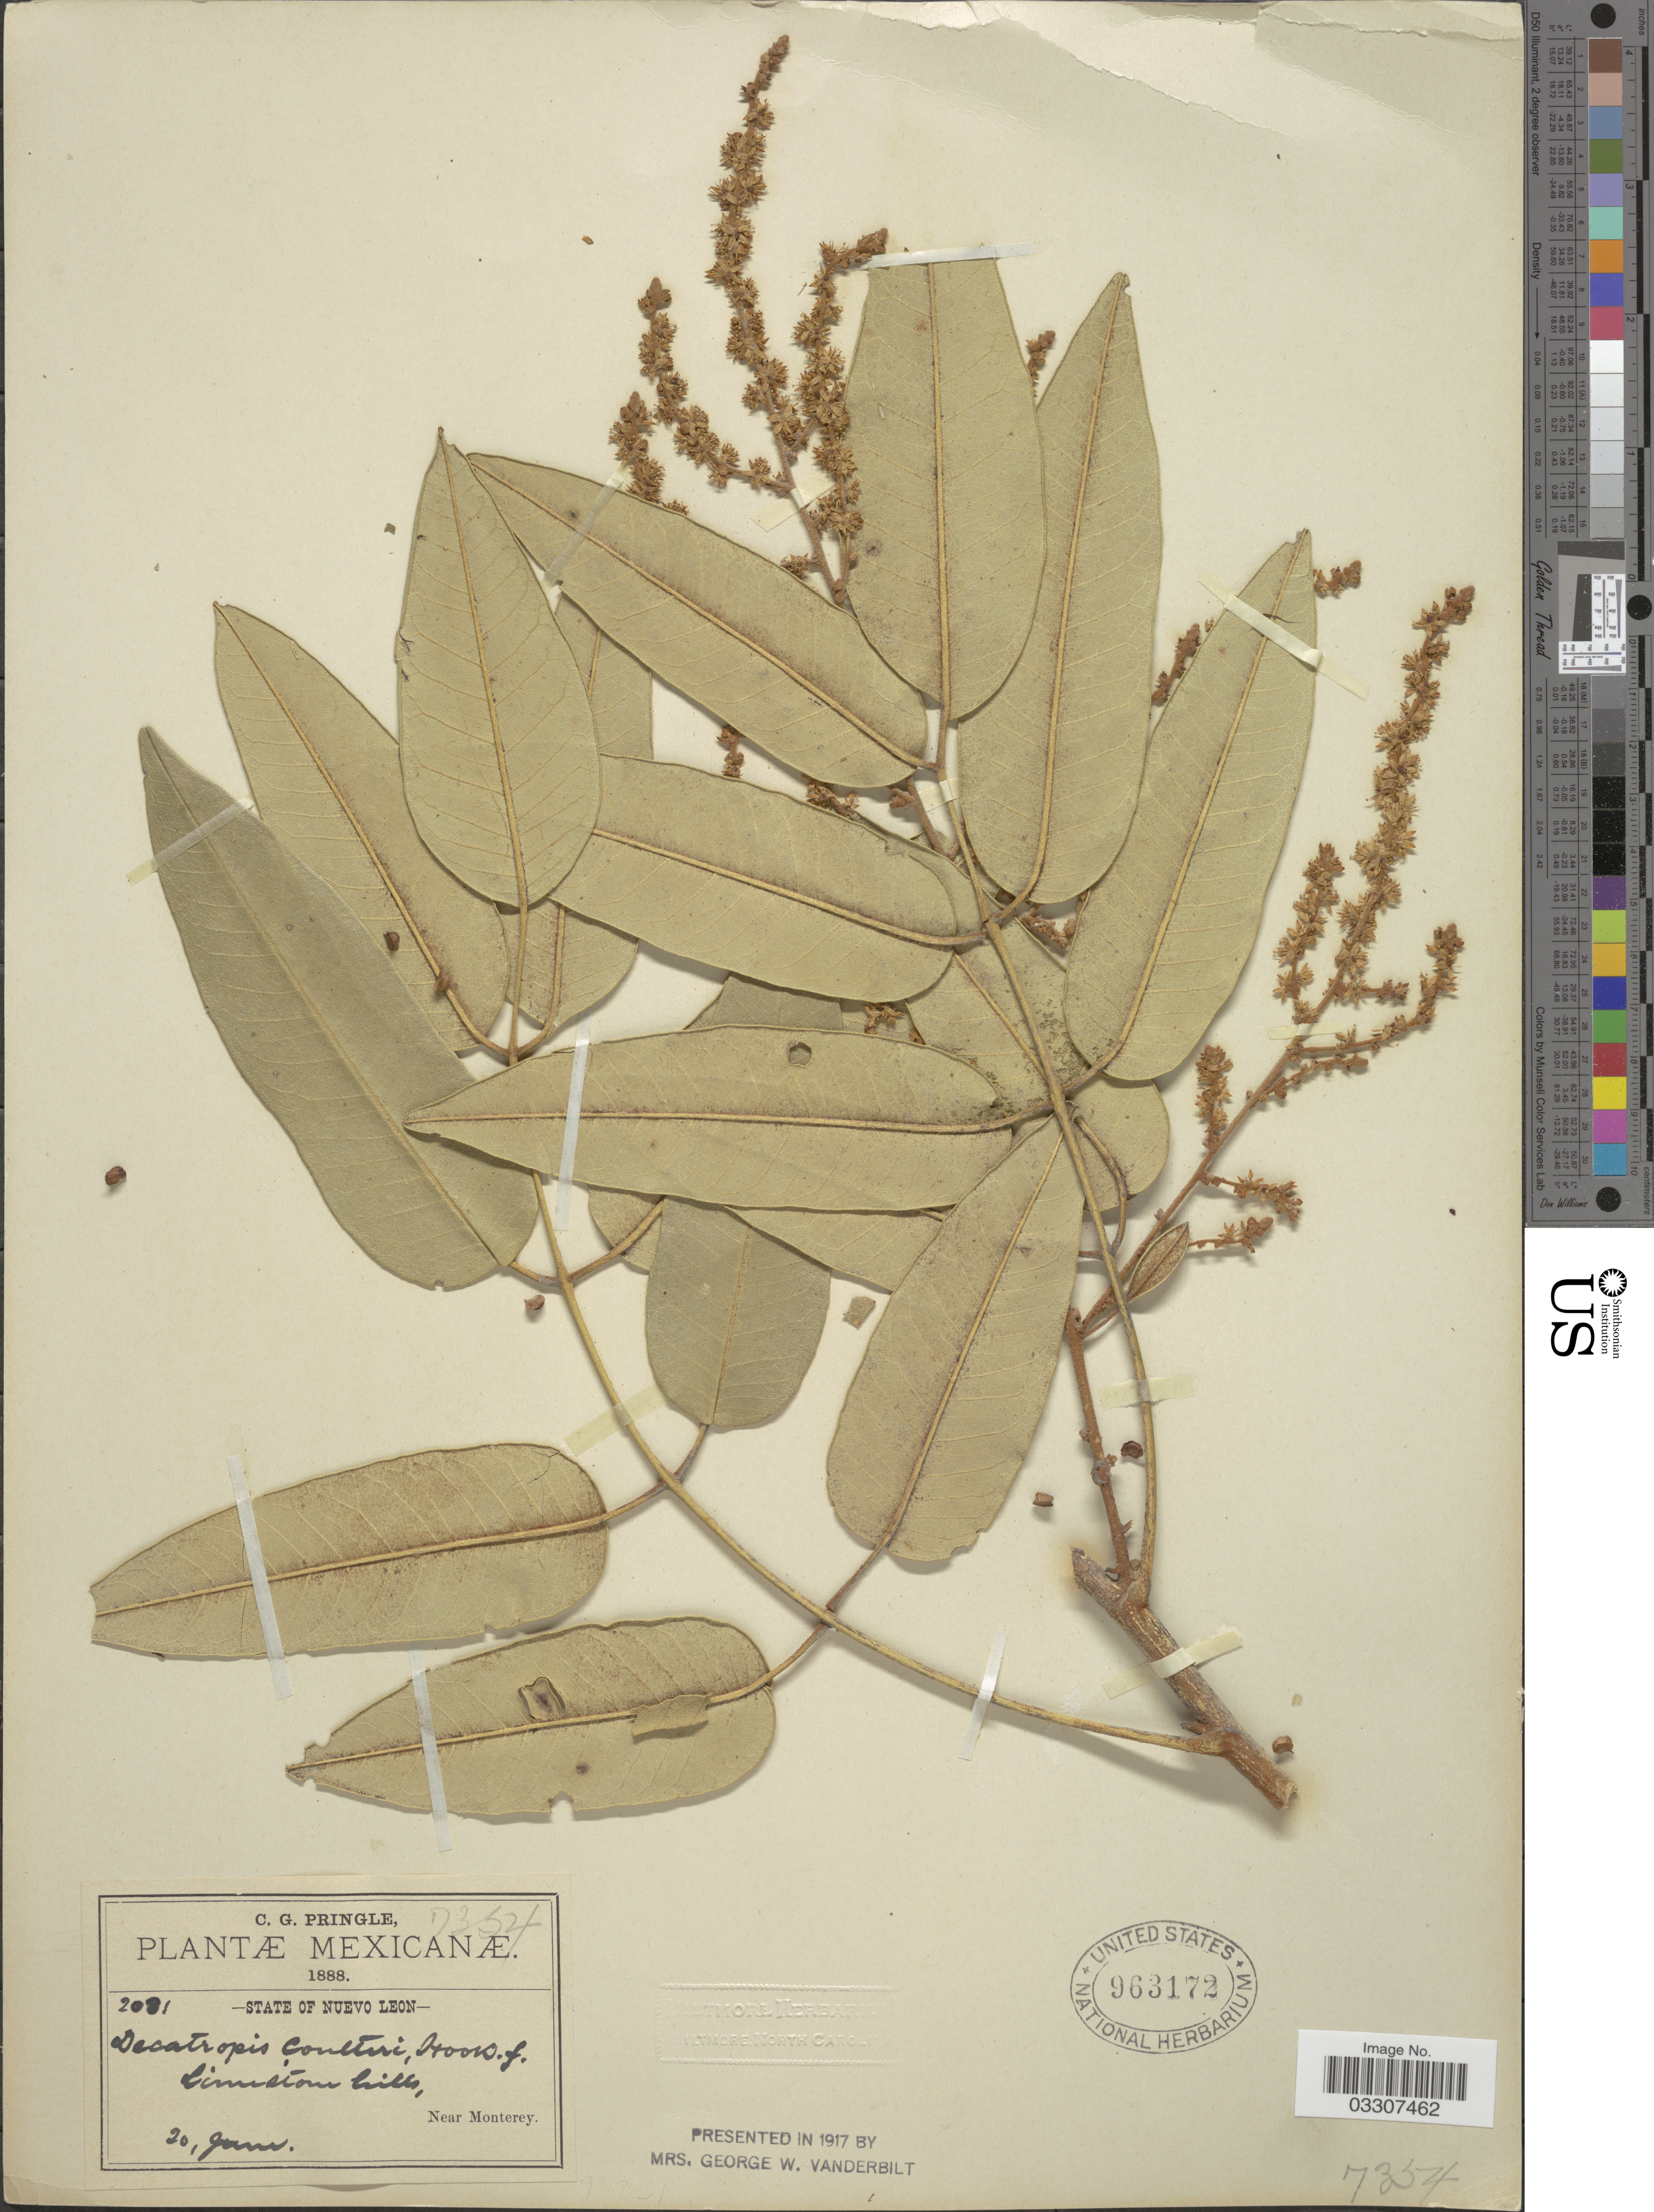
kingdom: Plantae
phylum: Tracheophyta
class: Magnoliopsida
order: Sapindales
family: Rutaceae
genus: Decatropis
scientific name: Decatropis coulteri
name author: Hook. f.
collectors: C. G. Pringle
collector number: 2081*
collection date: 1888-06-20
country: Mexico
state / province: Nuevo León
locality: Limestone hills, near Monterey.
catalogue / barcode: US 963172